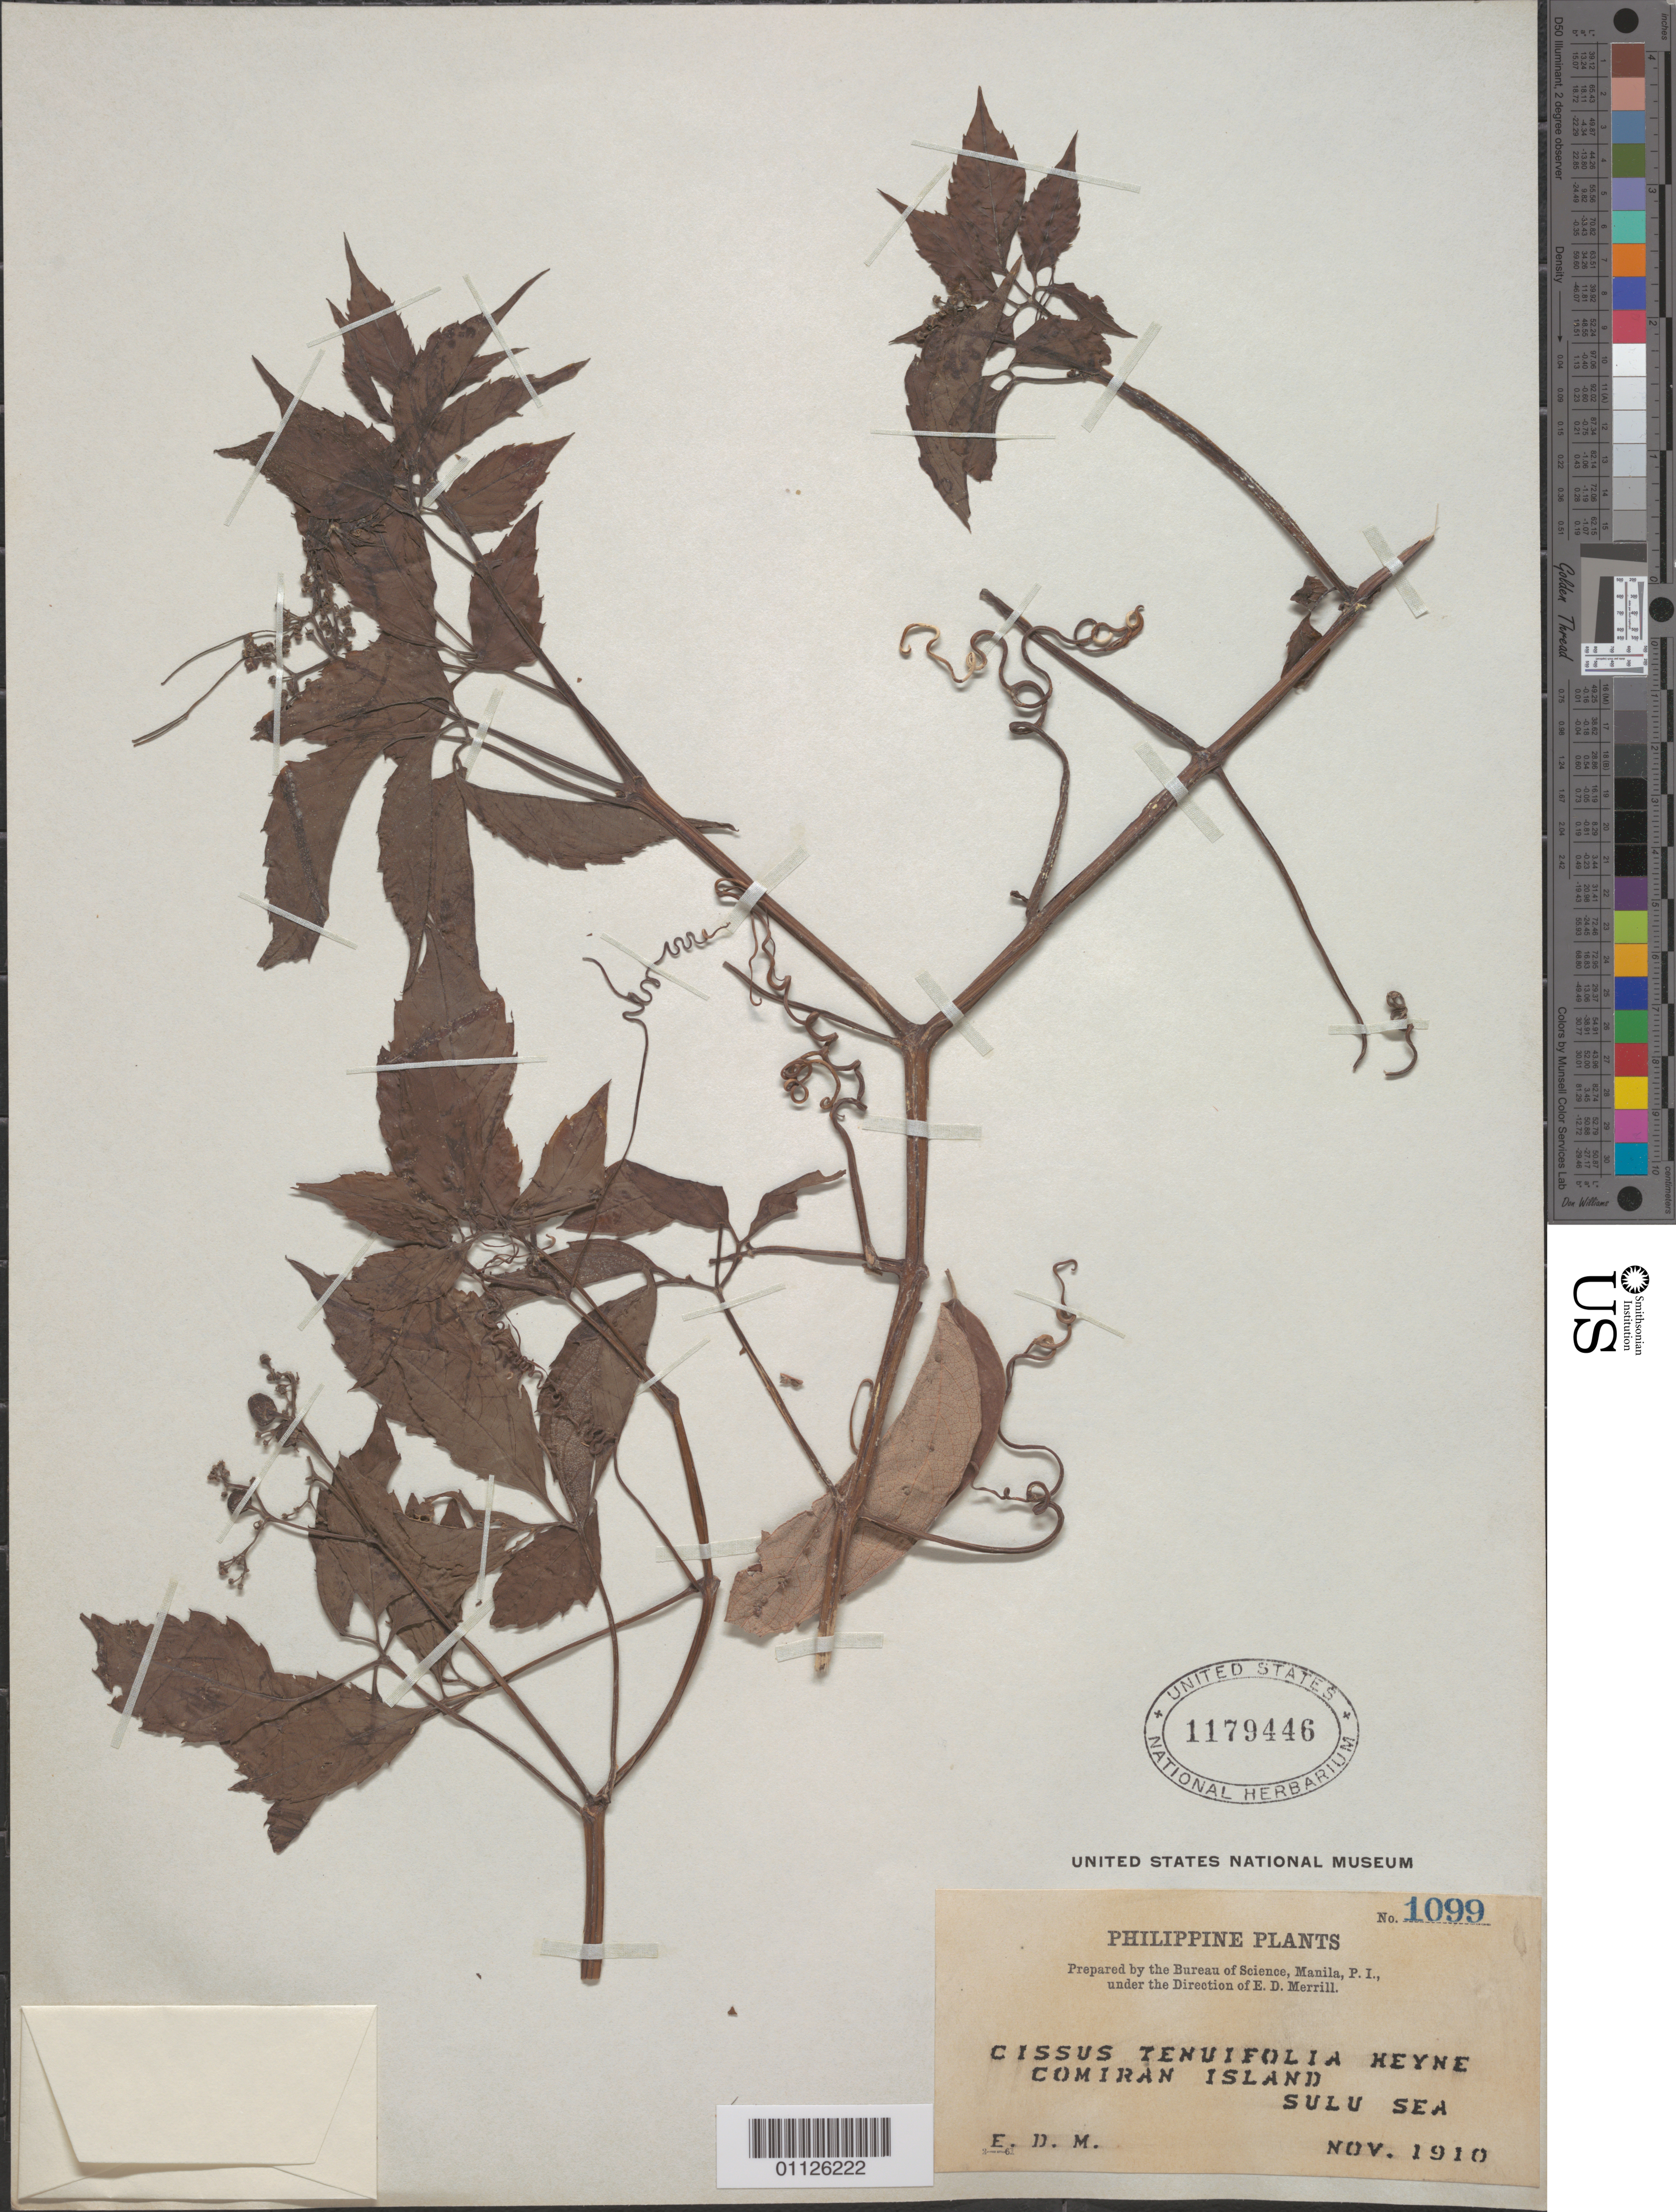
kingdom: Plantae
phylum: Tracheophyta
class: Magnoliopsida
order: Vitales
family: Vitaceae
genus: Causonis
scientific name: Causonis japonica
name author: (Thunb.) Raf.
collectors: E. D. Merrill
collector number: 1099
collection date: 1910-11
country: Philippines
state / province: Mimaropa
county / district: Palawan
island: Comiran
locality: Sulu Sea.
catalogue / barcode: US 1179446